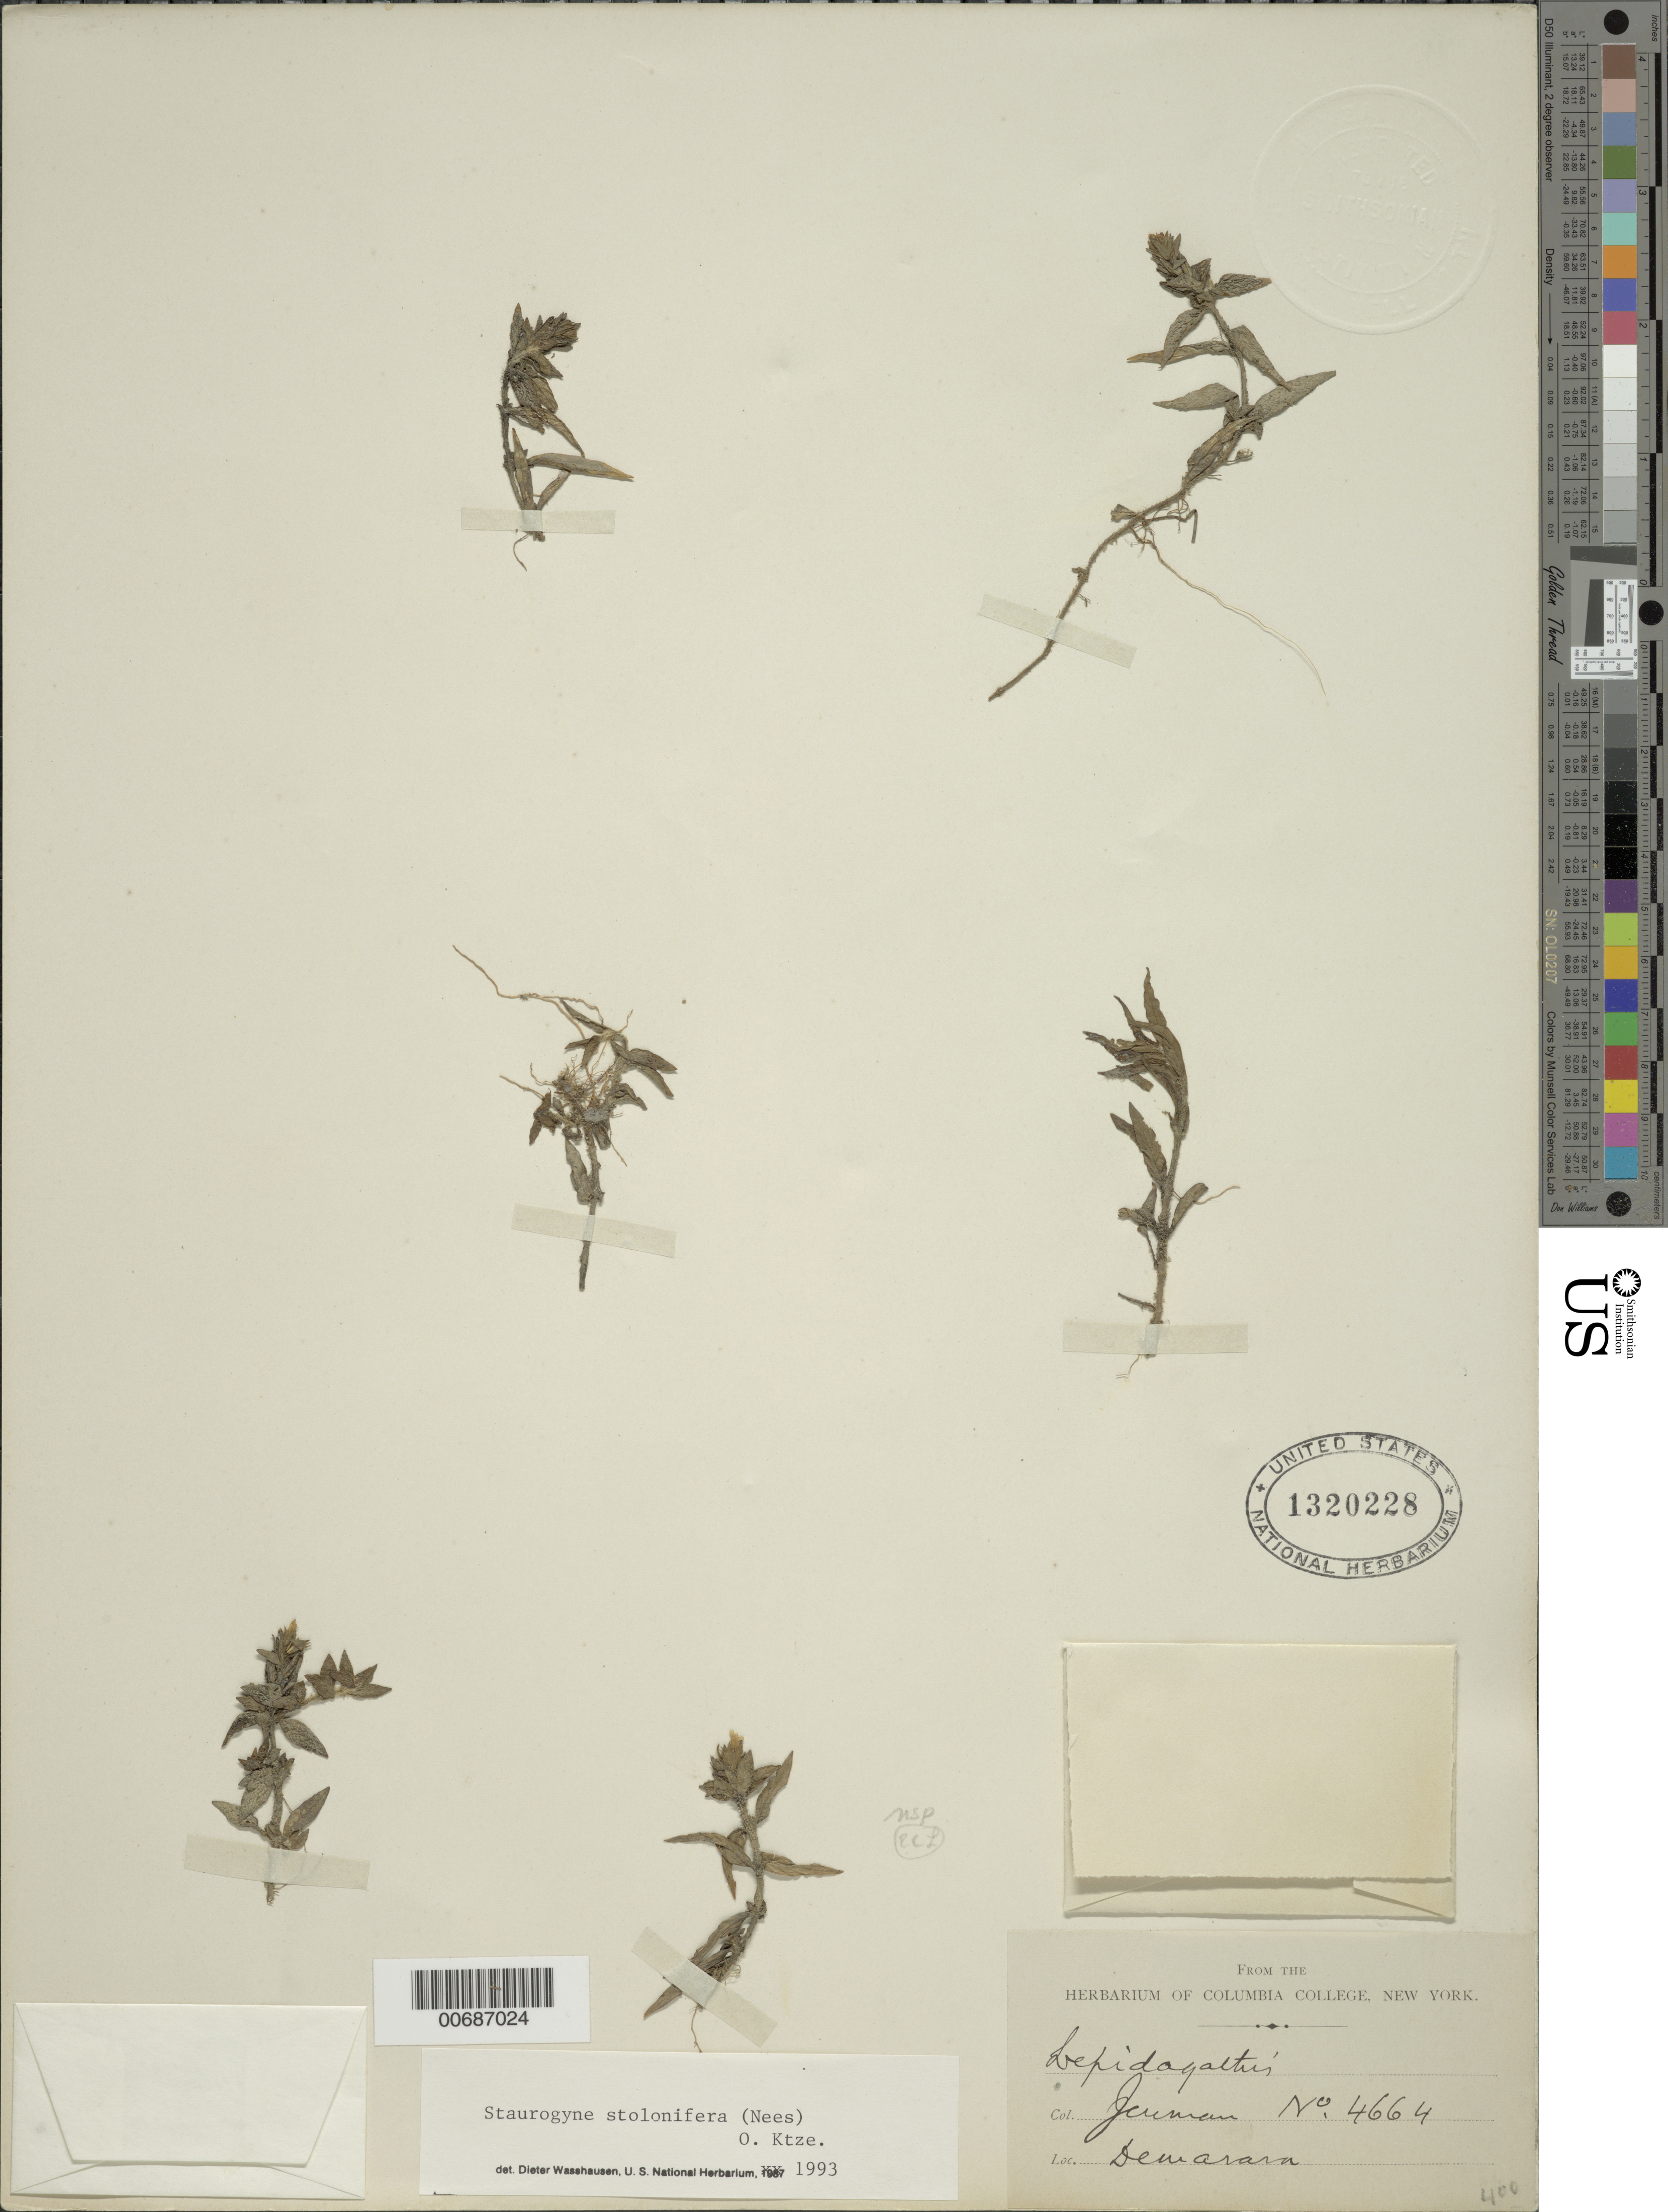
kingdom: Plantae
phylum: Tracheophyta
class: Magnoliopsida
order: Lamiales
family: Acanthaceae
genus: Staurogyne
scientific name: Staurogyne stolonifera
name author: (Nees) Kuntze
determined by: Wasshausen, Dieter C., (BOT), Smithsonian Institution - National Museum of Natural History (UNITED STATES)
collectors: G. S. Jenman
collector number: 4664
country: Guyana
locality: Demerara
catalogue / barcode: US 1320228